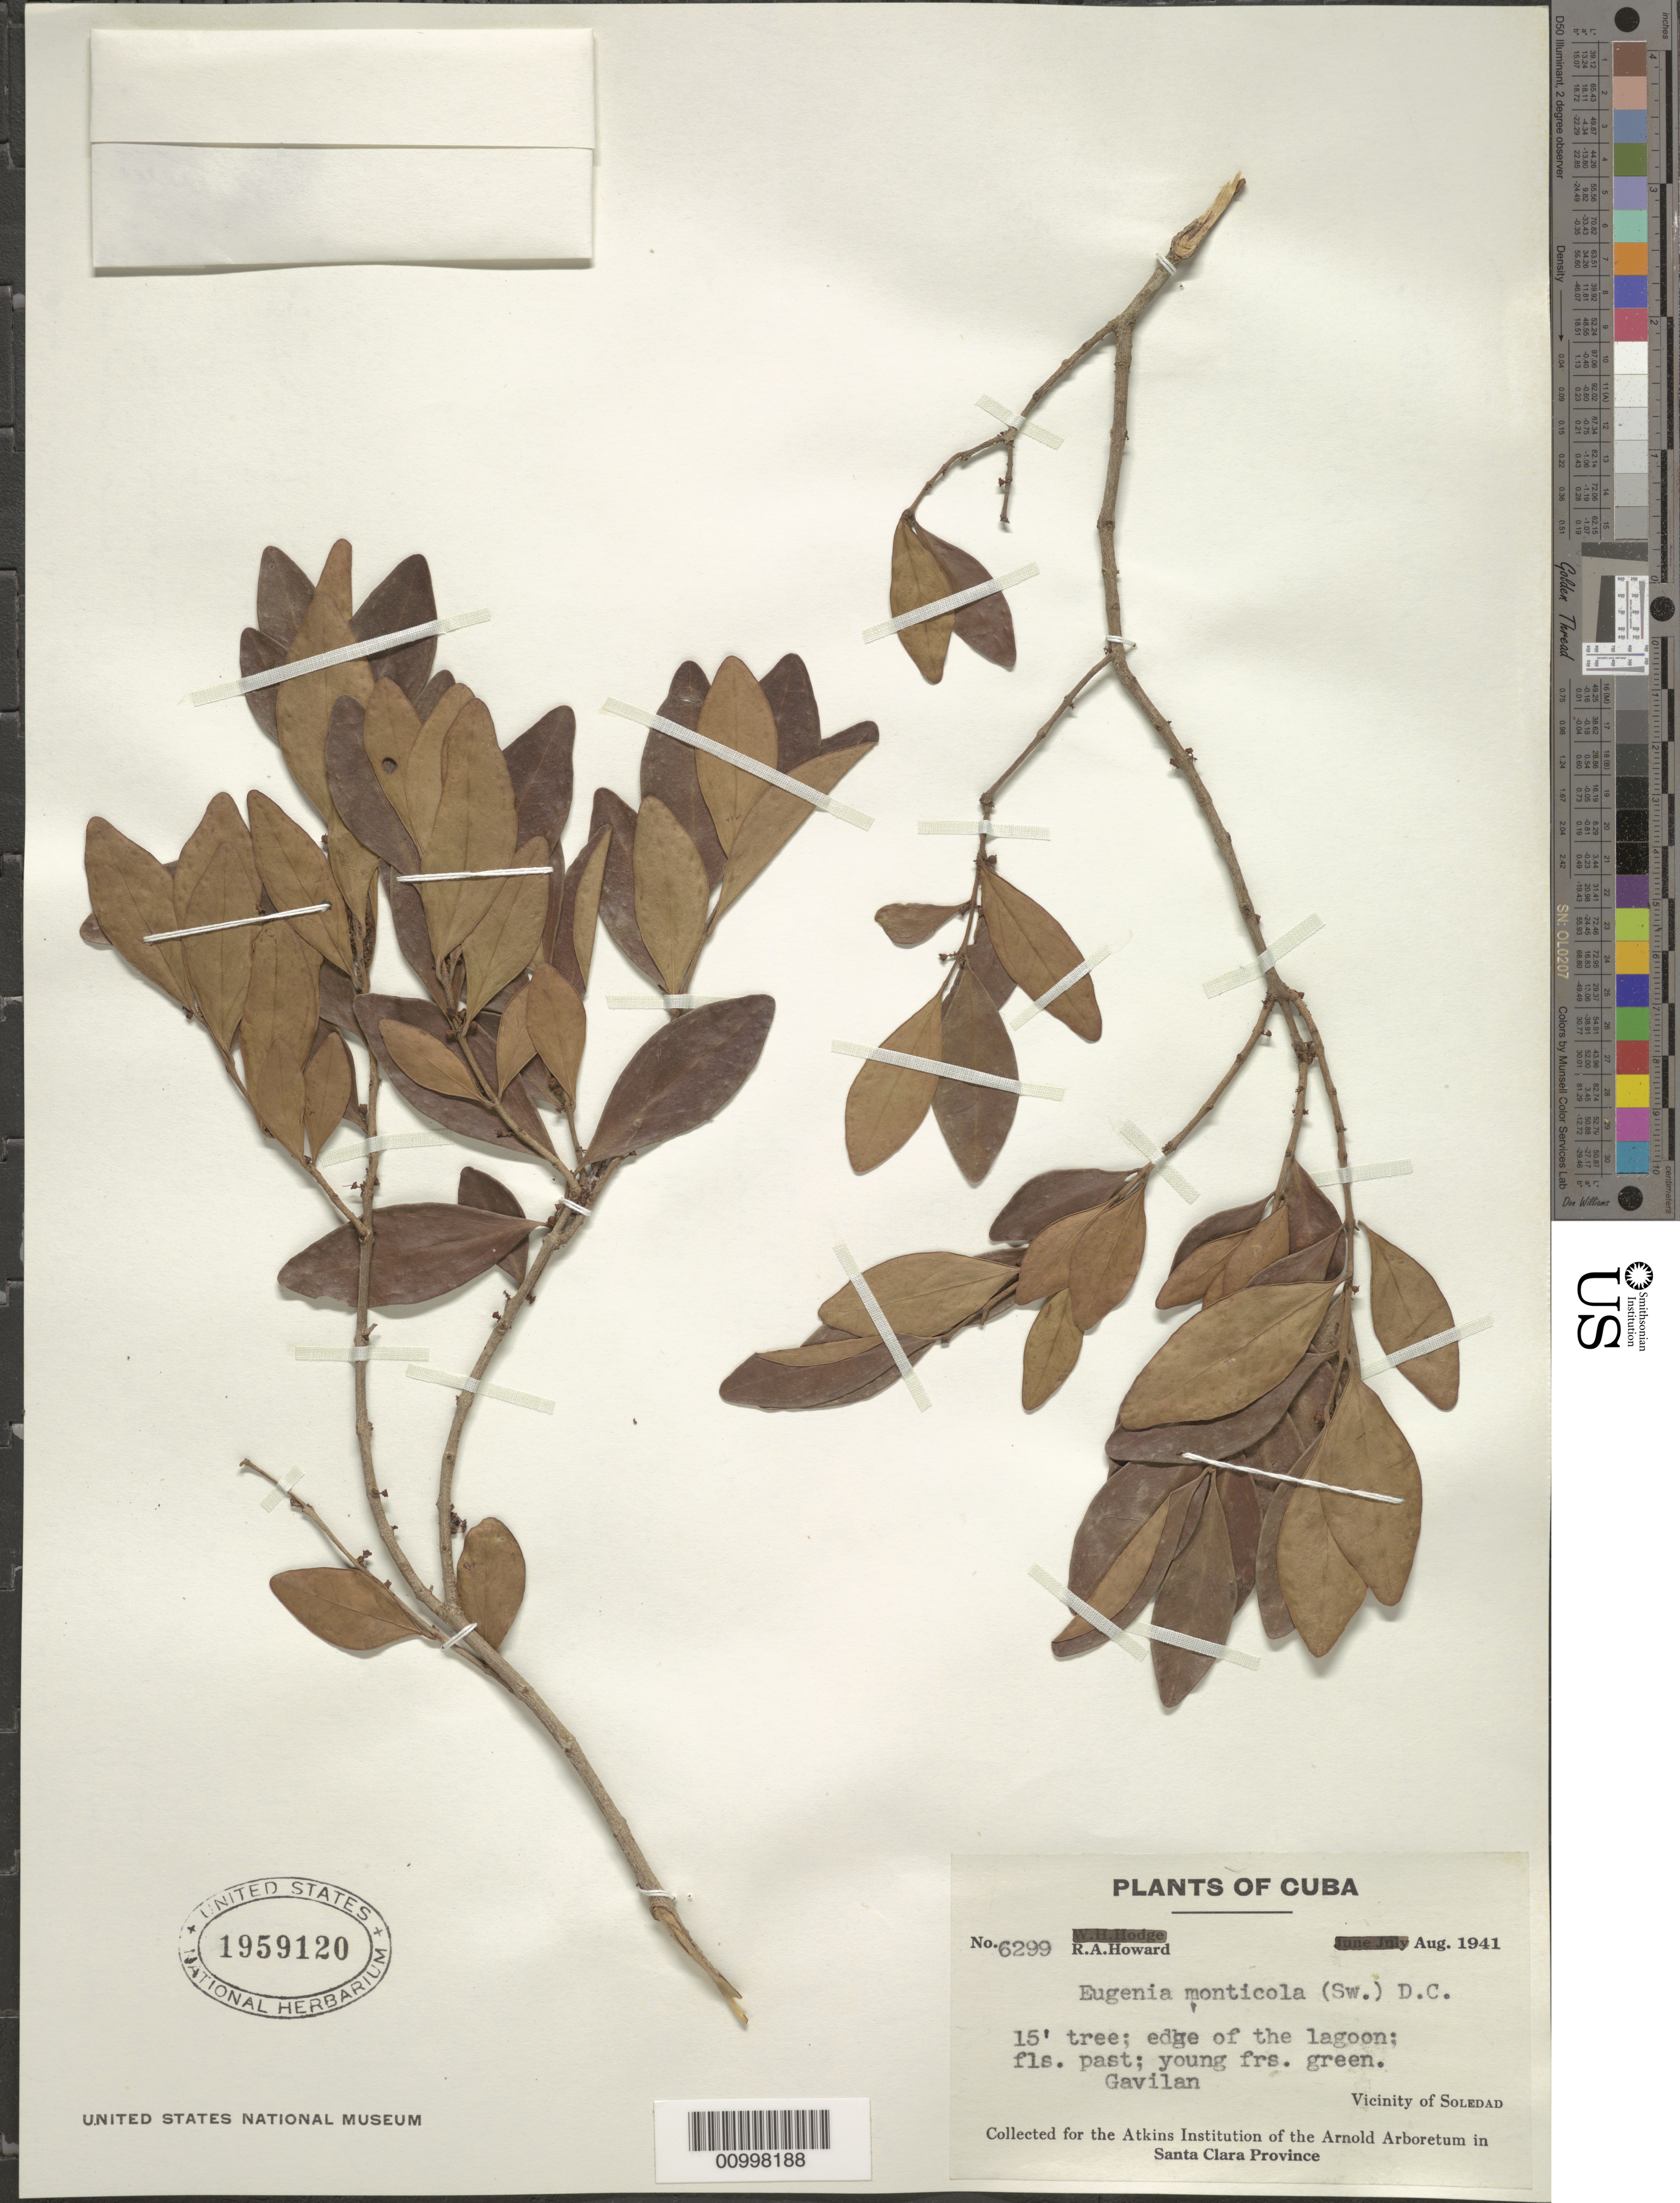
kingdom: Plantae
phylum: Tracheophyta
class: Magnoliopsida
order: Myrtales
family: Myrtaceae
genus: Eugenia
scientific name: Eugenia monticola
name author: (Sw.) DC.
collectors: R. A. Howard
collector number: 6299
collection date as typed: Aug 1941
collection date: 1941-08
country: Cuba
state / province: Cienfuegos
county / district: Santa Clara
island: Cuba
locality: Gavilan Vicinity of Soledad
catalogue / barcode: US 1959120